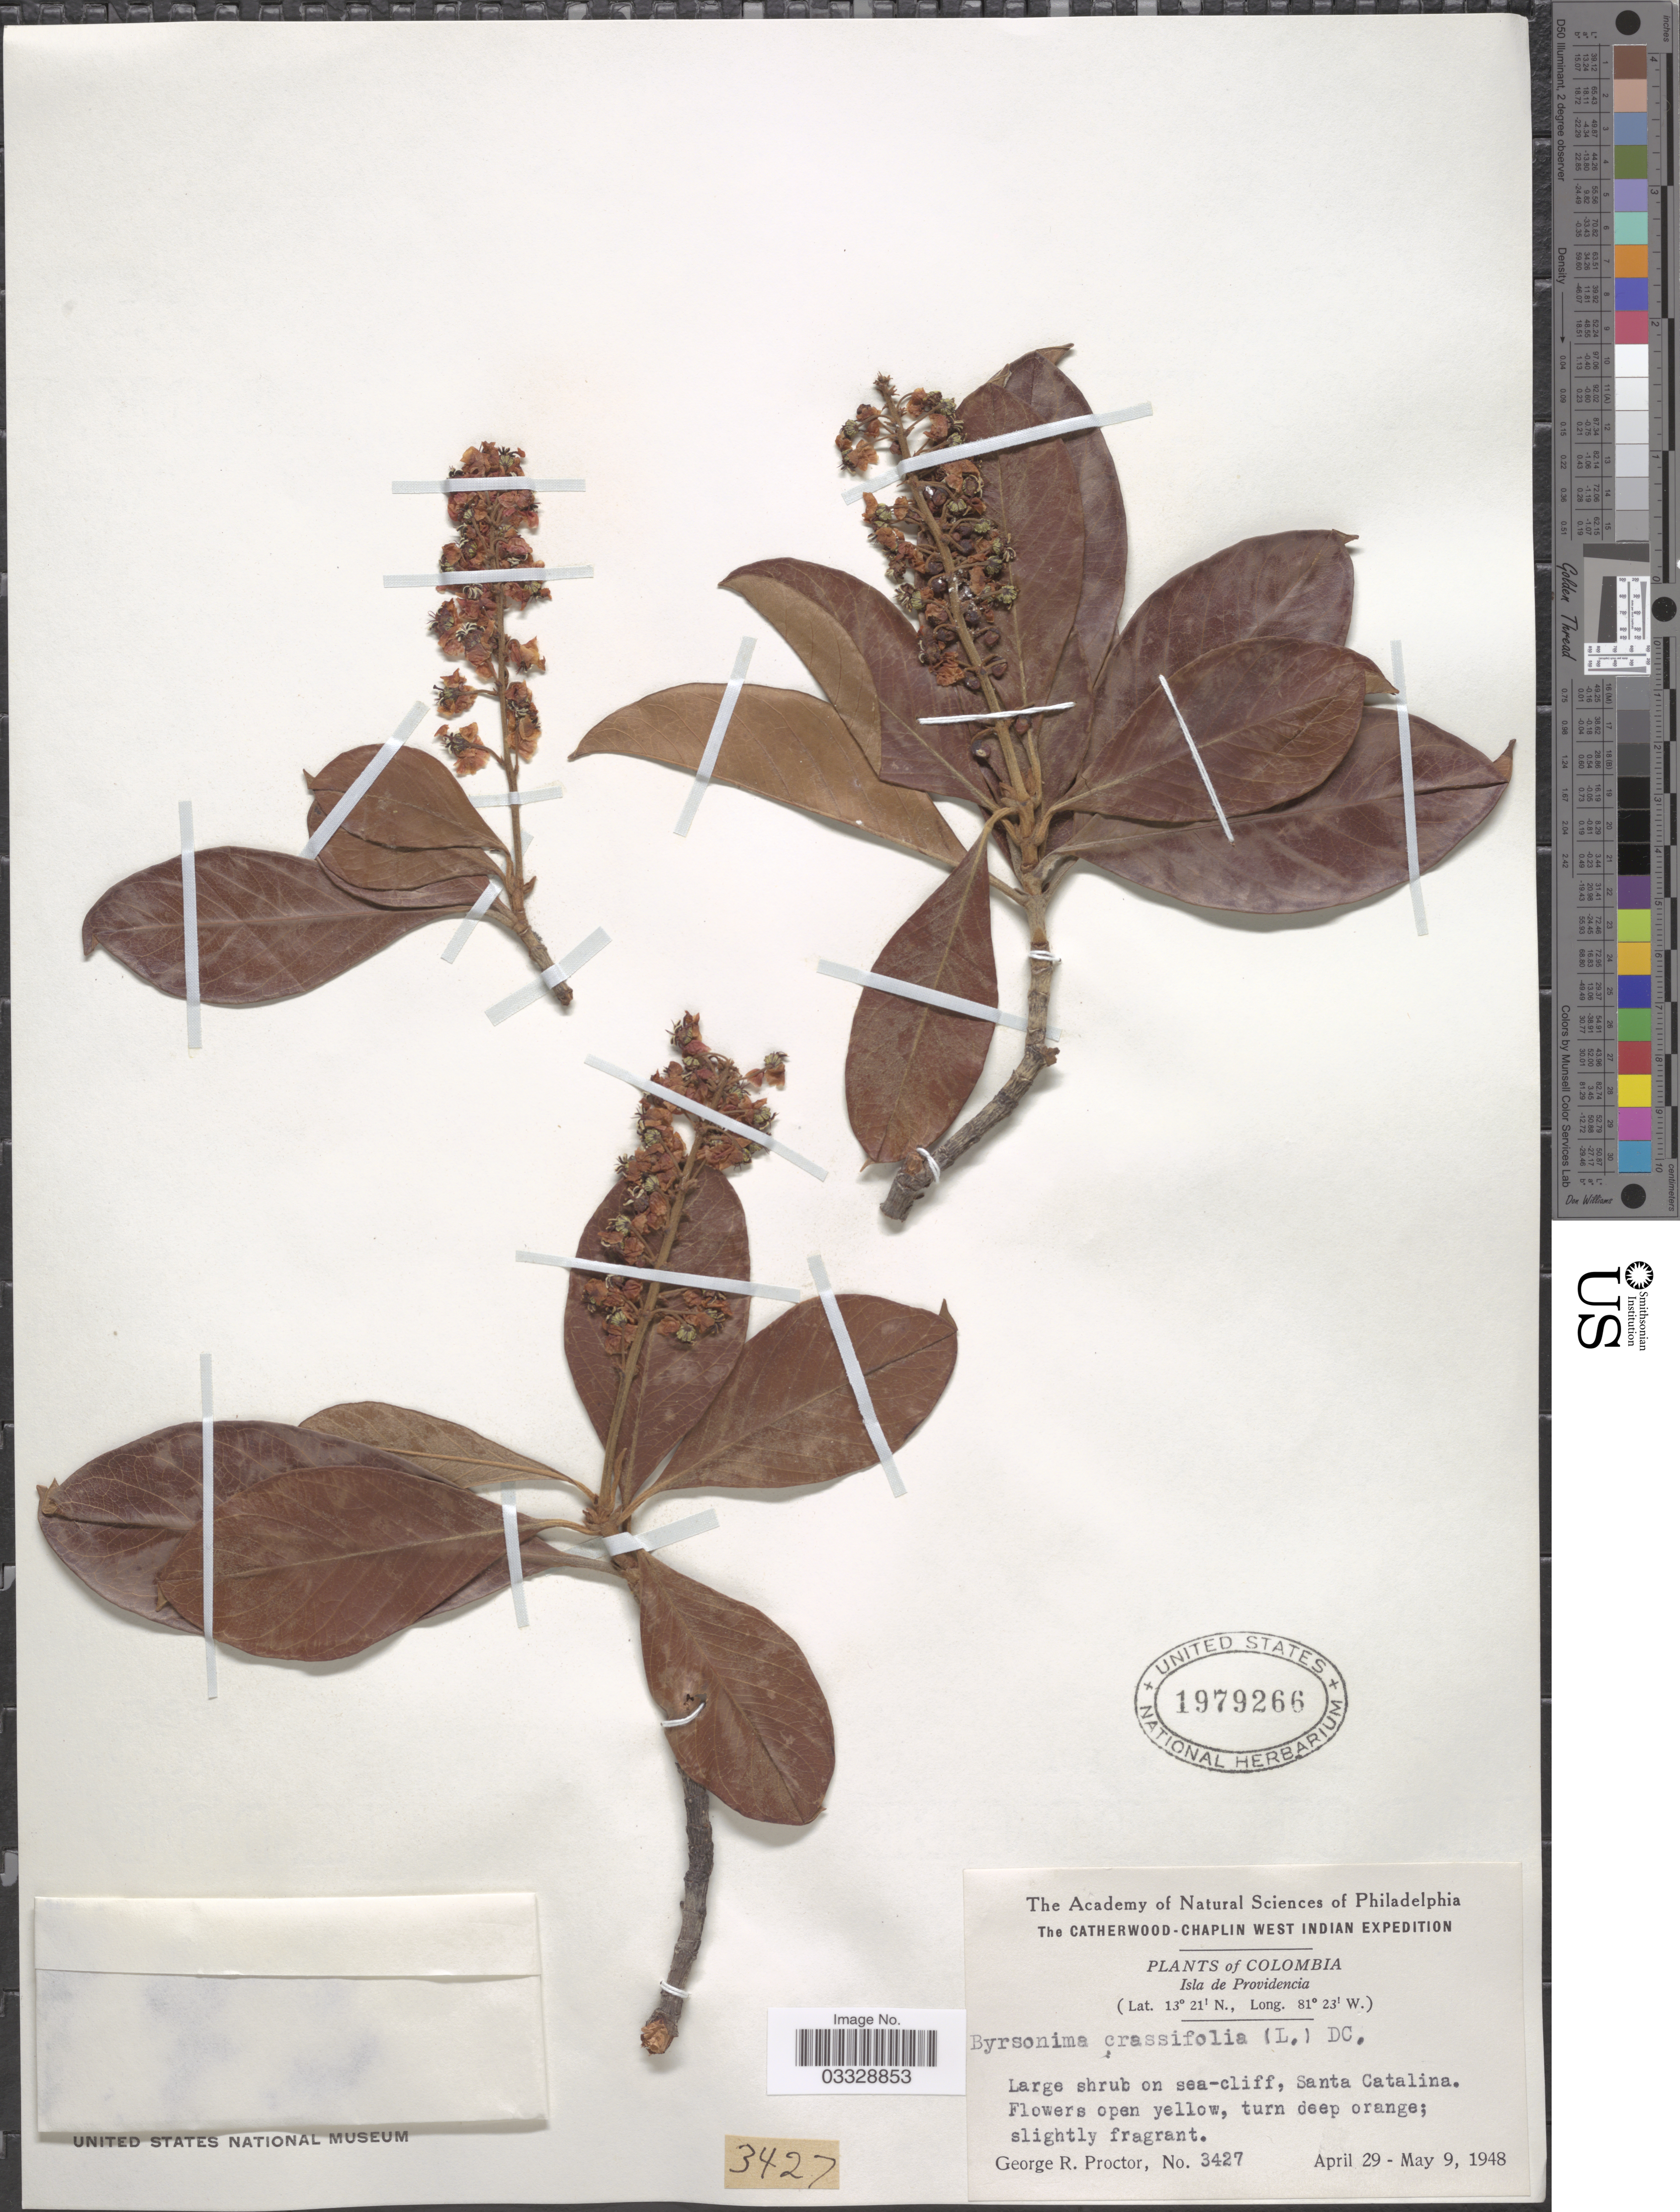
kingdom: Plantae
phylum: Tracheophyta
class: Magnoliopsida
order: Malpighiales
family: Malpighiaceae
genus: Byrsonima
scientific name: Byrsonima crassifolia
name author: (L.) Kunth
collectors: G. R. Proctor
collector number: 3427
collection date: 1948-04-29/1948-05-09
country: Colombia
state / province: San Andres y Providencia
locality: Isla de Providencia. Santa Catalina.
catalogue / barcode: US 1979266